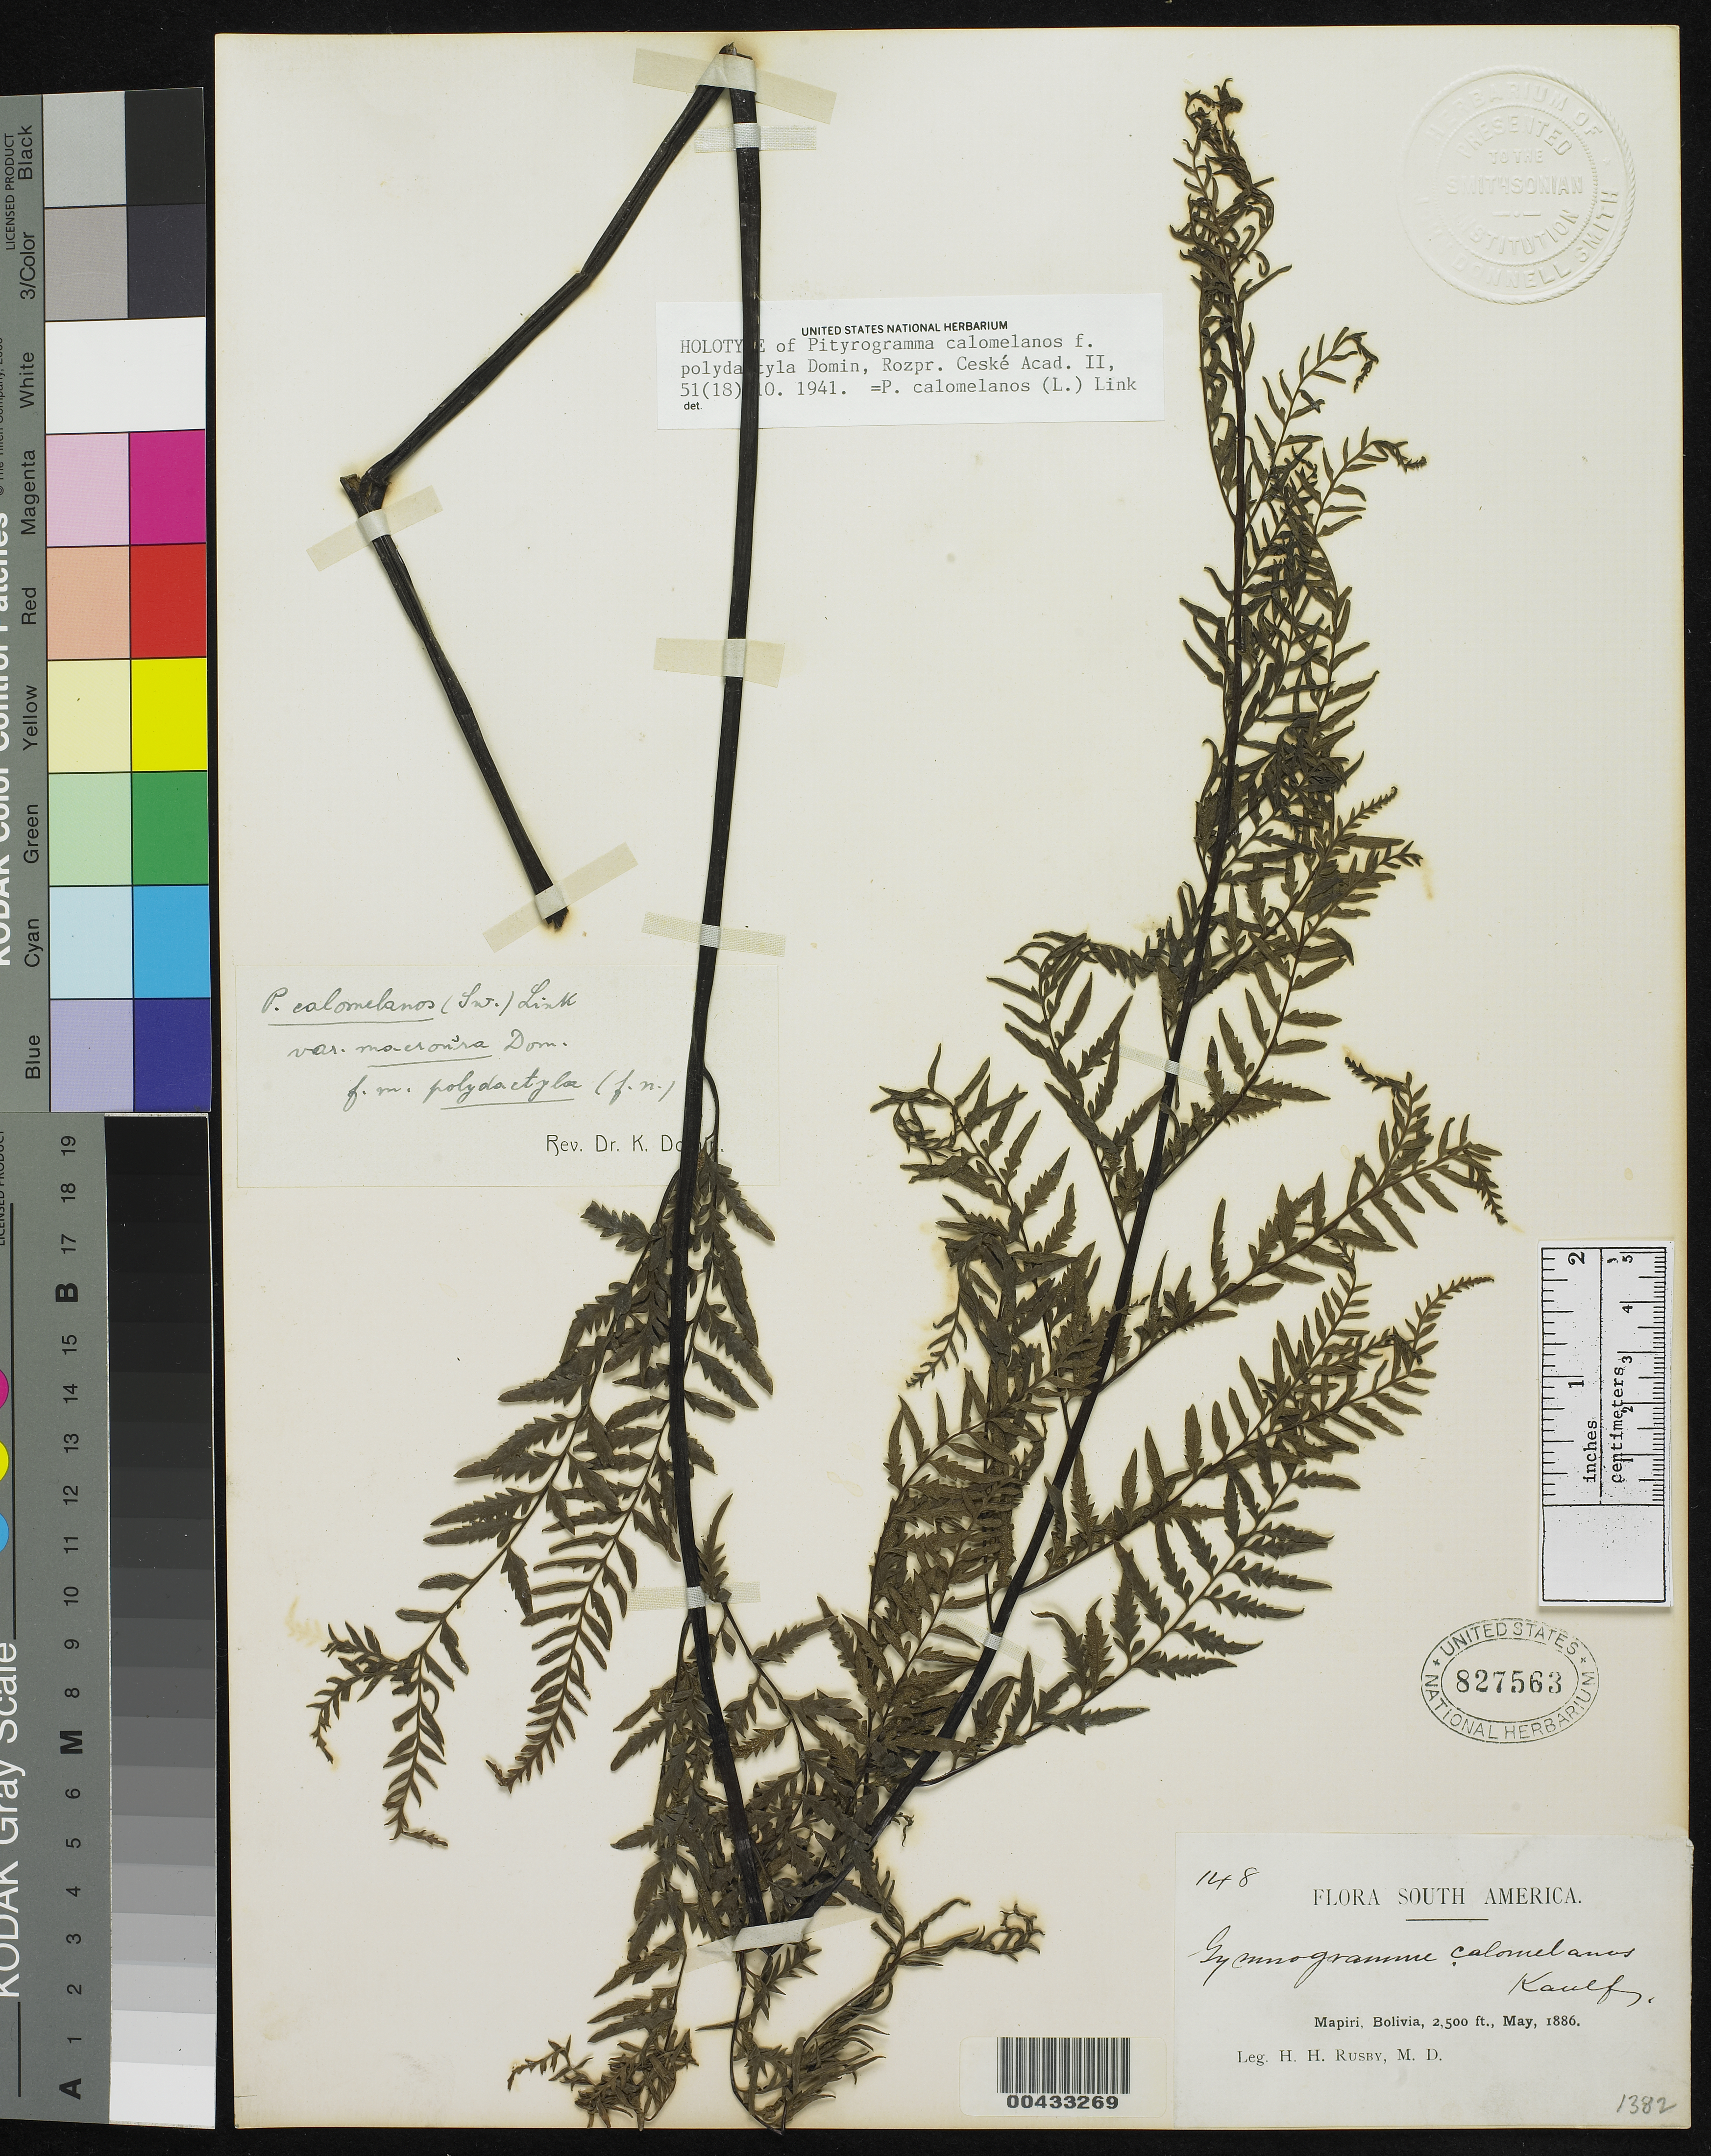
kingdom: Plantae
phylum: Tracheophyta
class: Polypodiopsida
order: Polypodiales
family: Pteridaceae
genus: Pityrogramma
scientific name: Pityrogramma calomelanos f. polydactyla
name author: Domin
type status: Holotype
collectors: H. H. Rusby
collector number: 148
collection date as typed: May 1886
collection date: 1886-05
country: Bolivia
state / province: La Páz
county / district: Larecaja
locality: Mapiri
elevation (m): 762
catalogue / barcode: US 827563